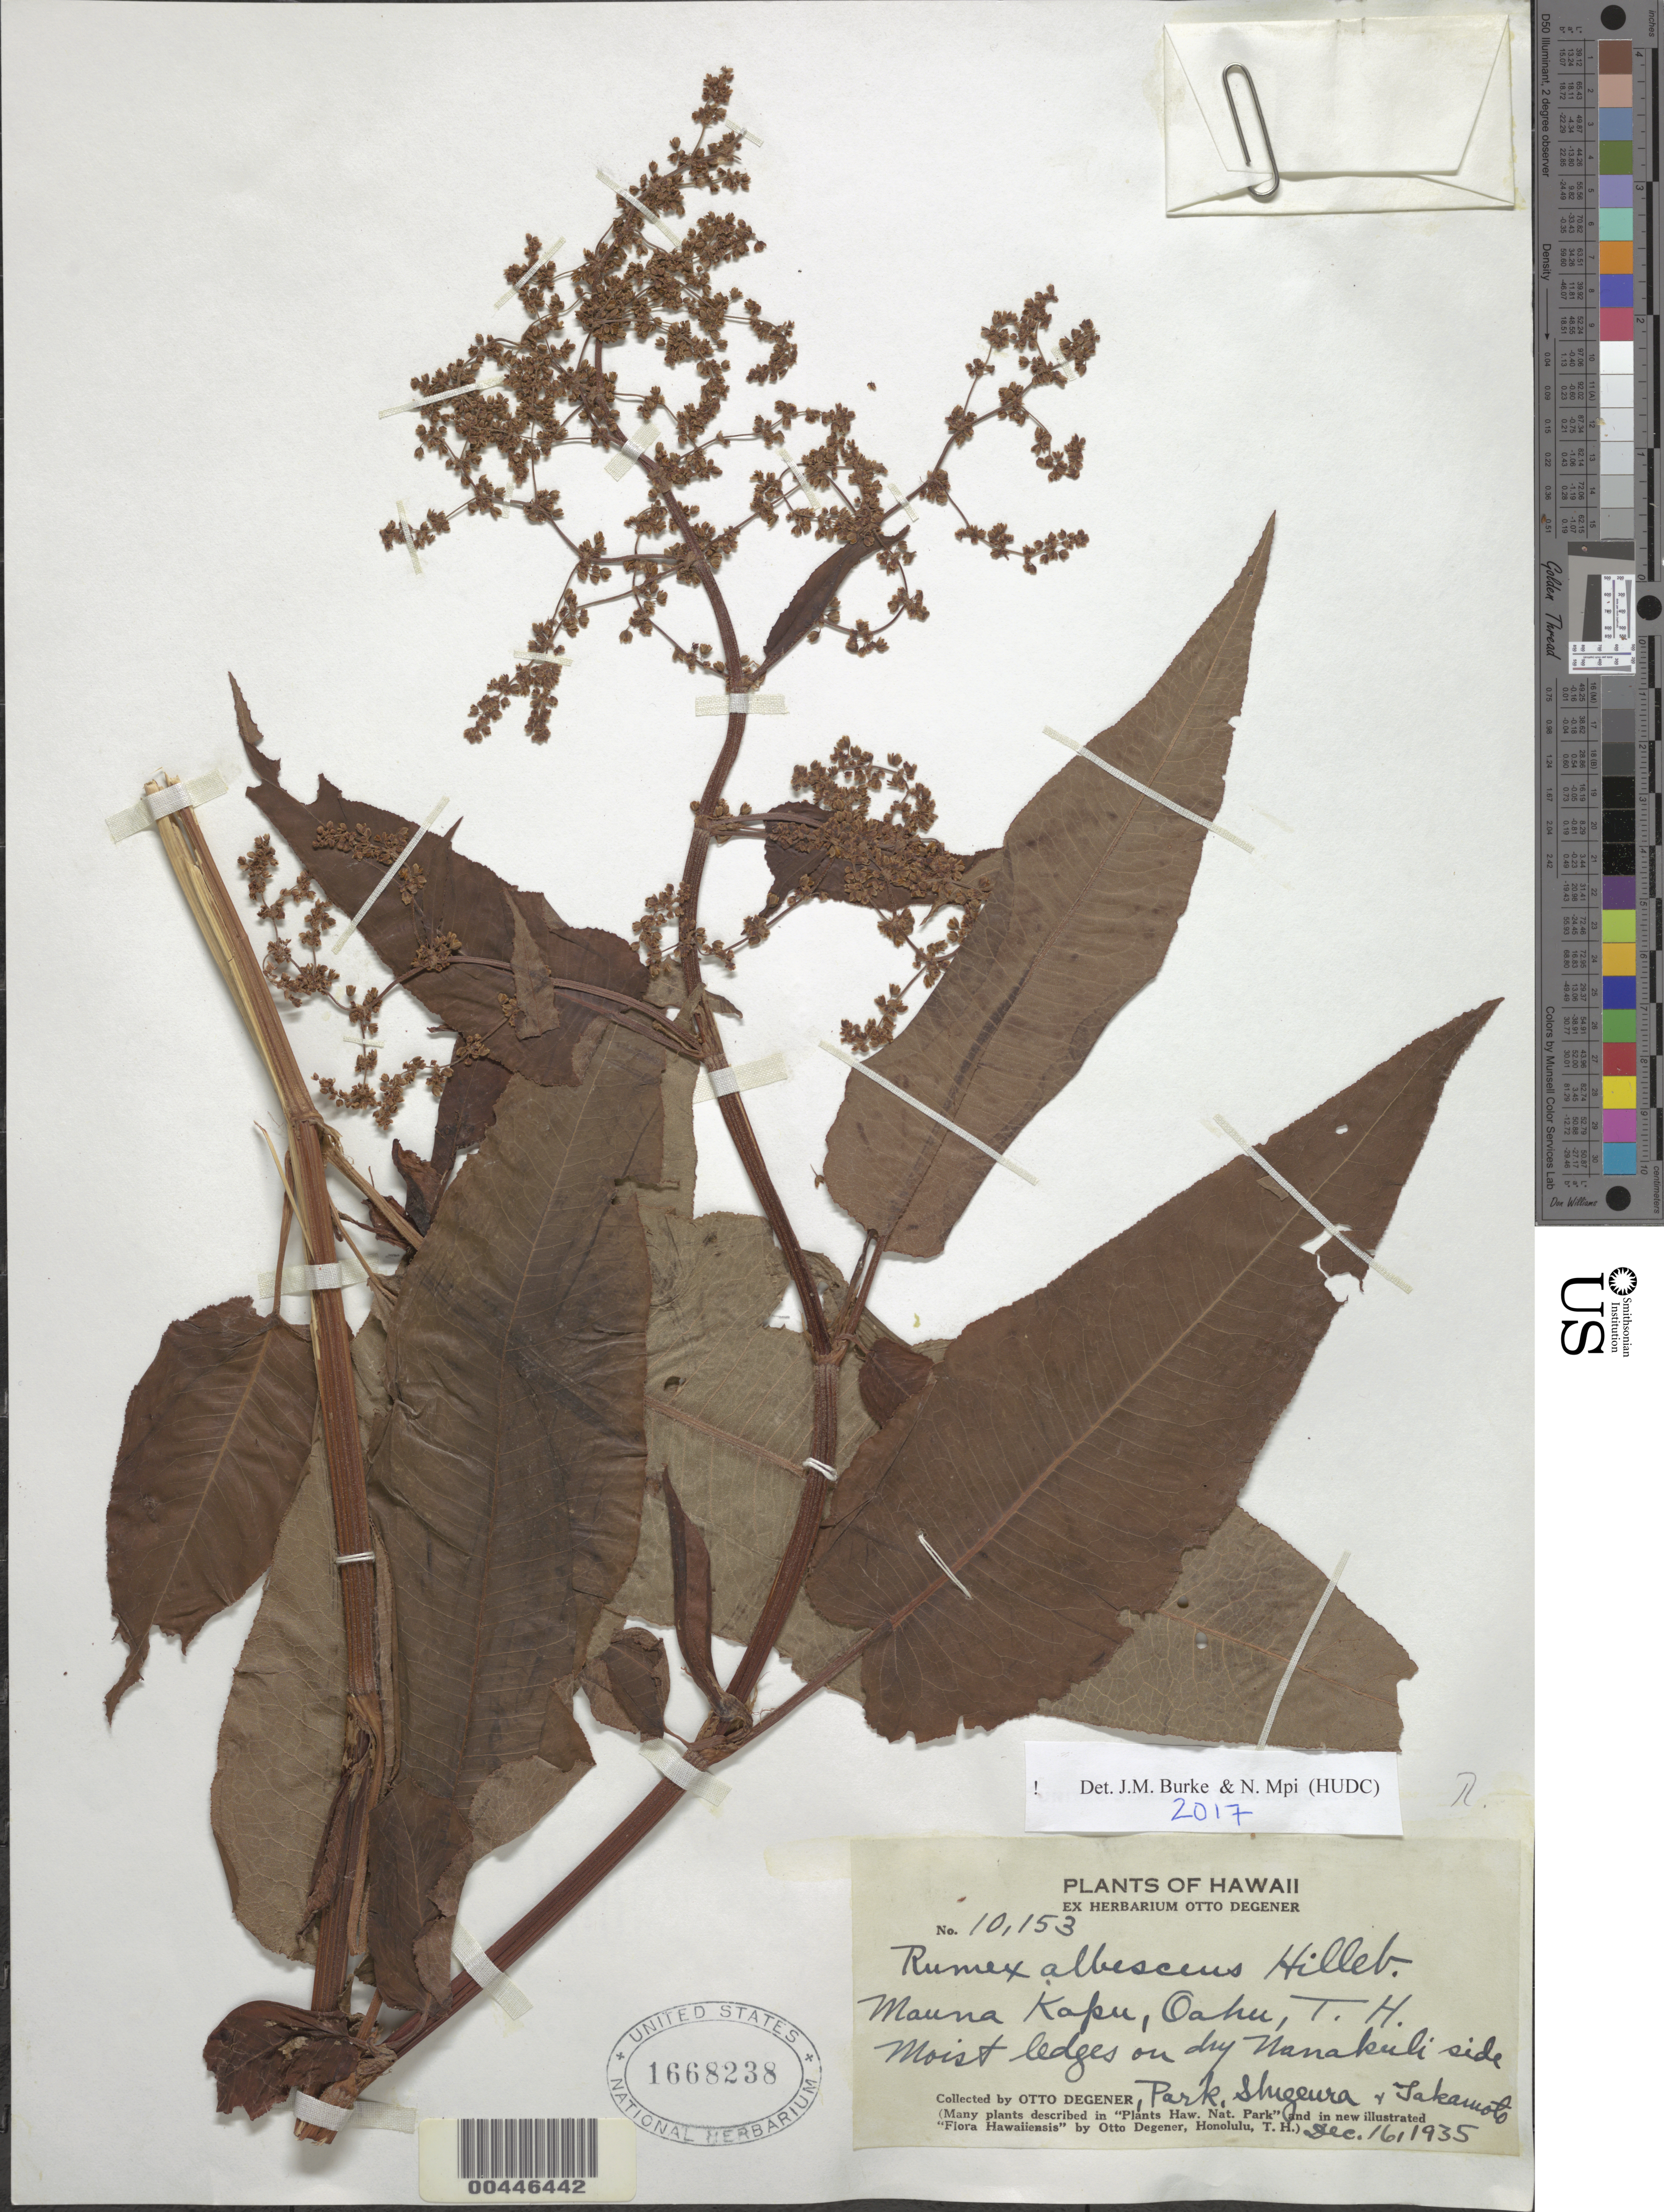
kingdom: Plantae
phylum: Tracheophyta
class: Magnoliopsida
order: Caryophyllales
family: Polygonaceae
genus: Rumex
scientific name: Rumex albescens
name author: Hillebr.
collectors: O. Degener, Park, Shigeura & -. Takamoto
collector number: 10153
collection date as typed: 16 Dec 1935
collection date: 1935-12-16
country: United States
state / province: Hawaii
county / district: Honolulu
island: Oahu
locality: Mauna Kapu, on Nanakuli side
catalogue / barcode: US 1668238